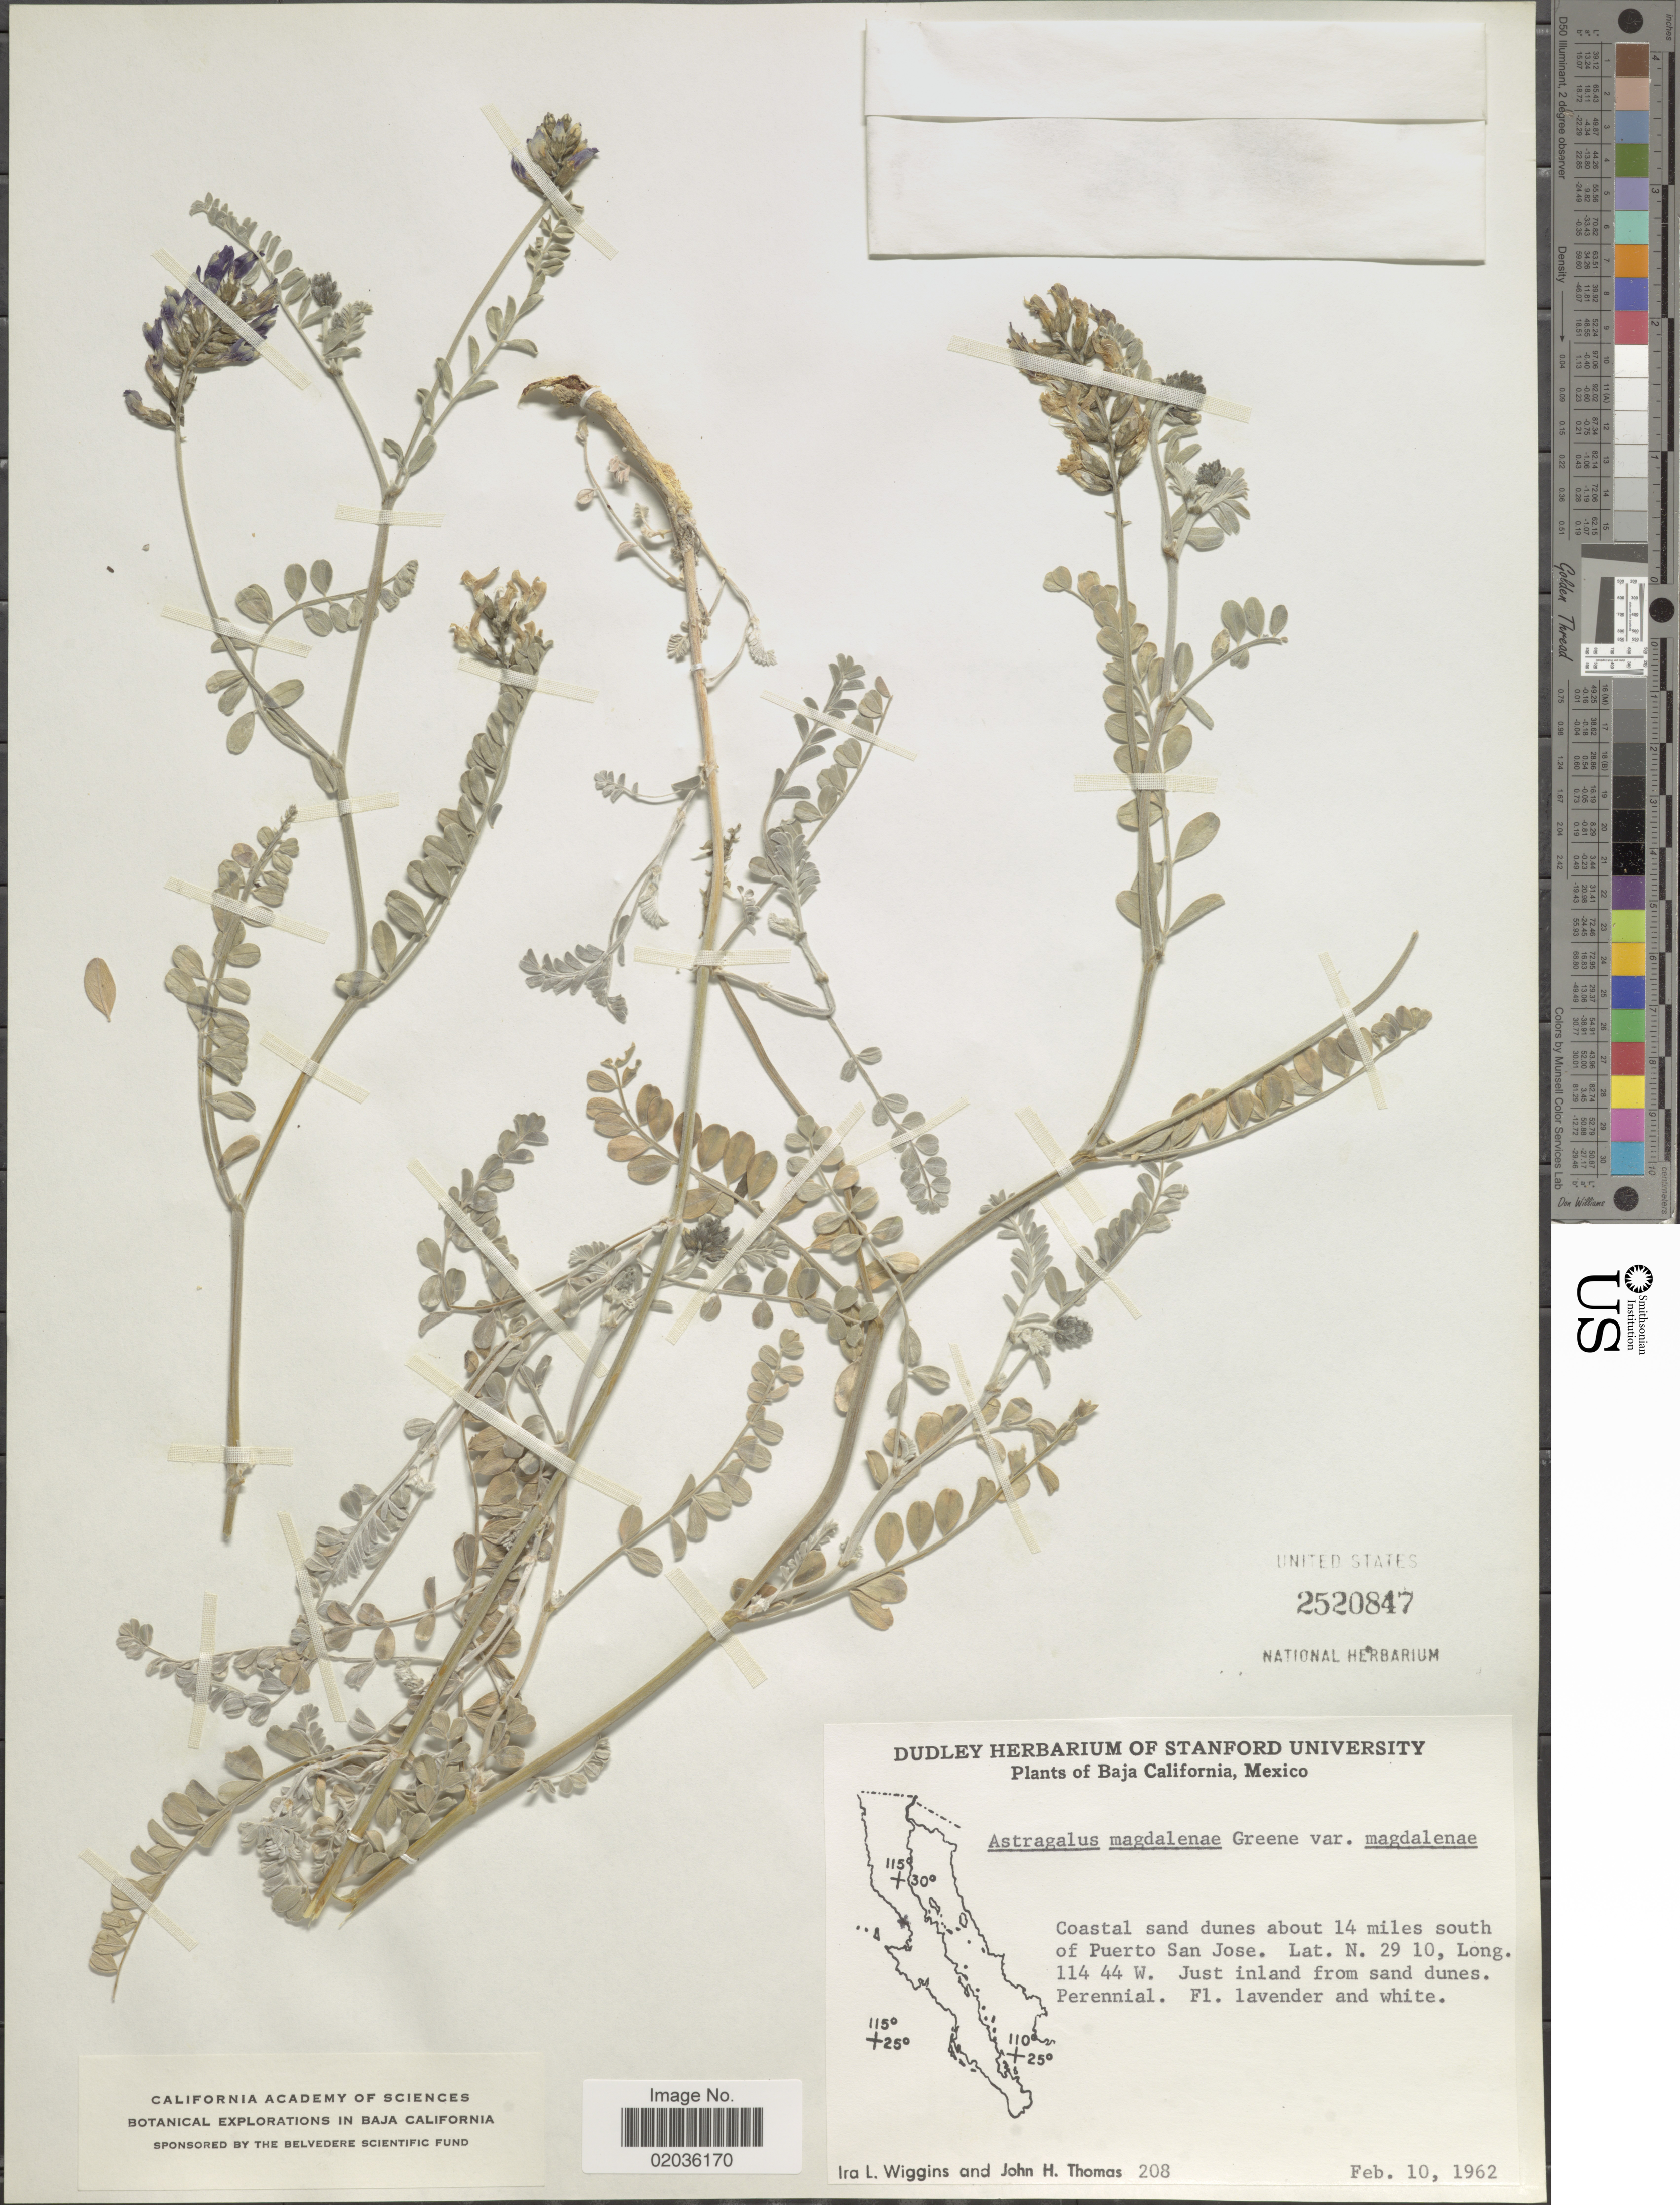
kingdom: Plantae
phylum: Tracheophyta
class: Magnoliopsida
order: Fabales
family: Fabaceae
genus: Astragalus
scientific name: Astragalus magdalenae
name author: Greene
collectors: I. L. Wiggins & J. H. Thomas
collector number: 208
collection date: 1962-02-10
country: Mexico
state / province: Baja California Norte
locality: Coastal sand dunes about 14 miles south of Puerto San Jose. Just inland from sand dunes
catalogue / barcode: US 2520847